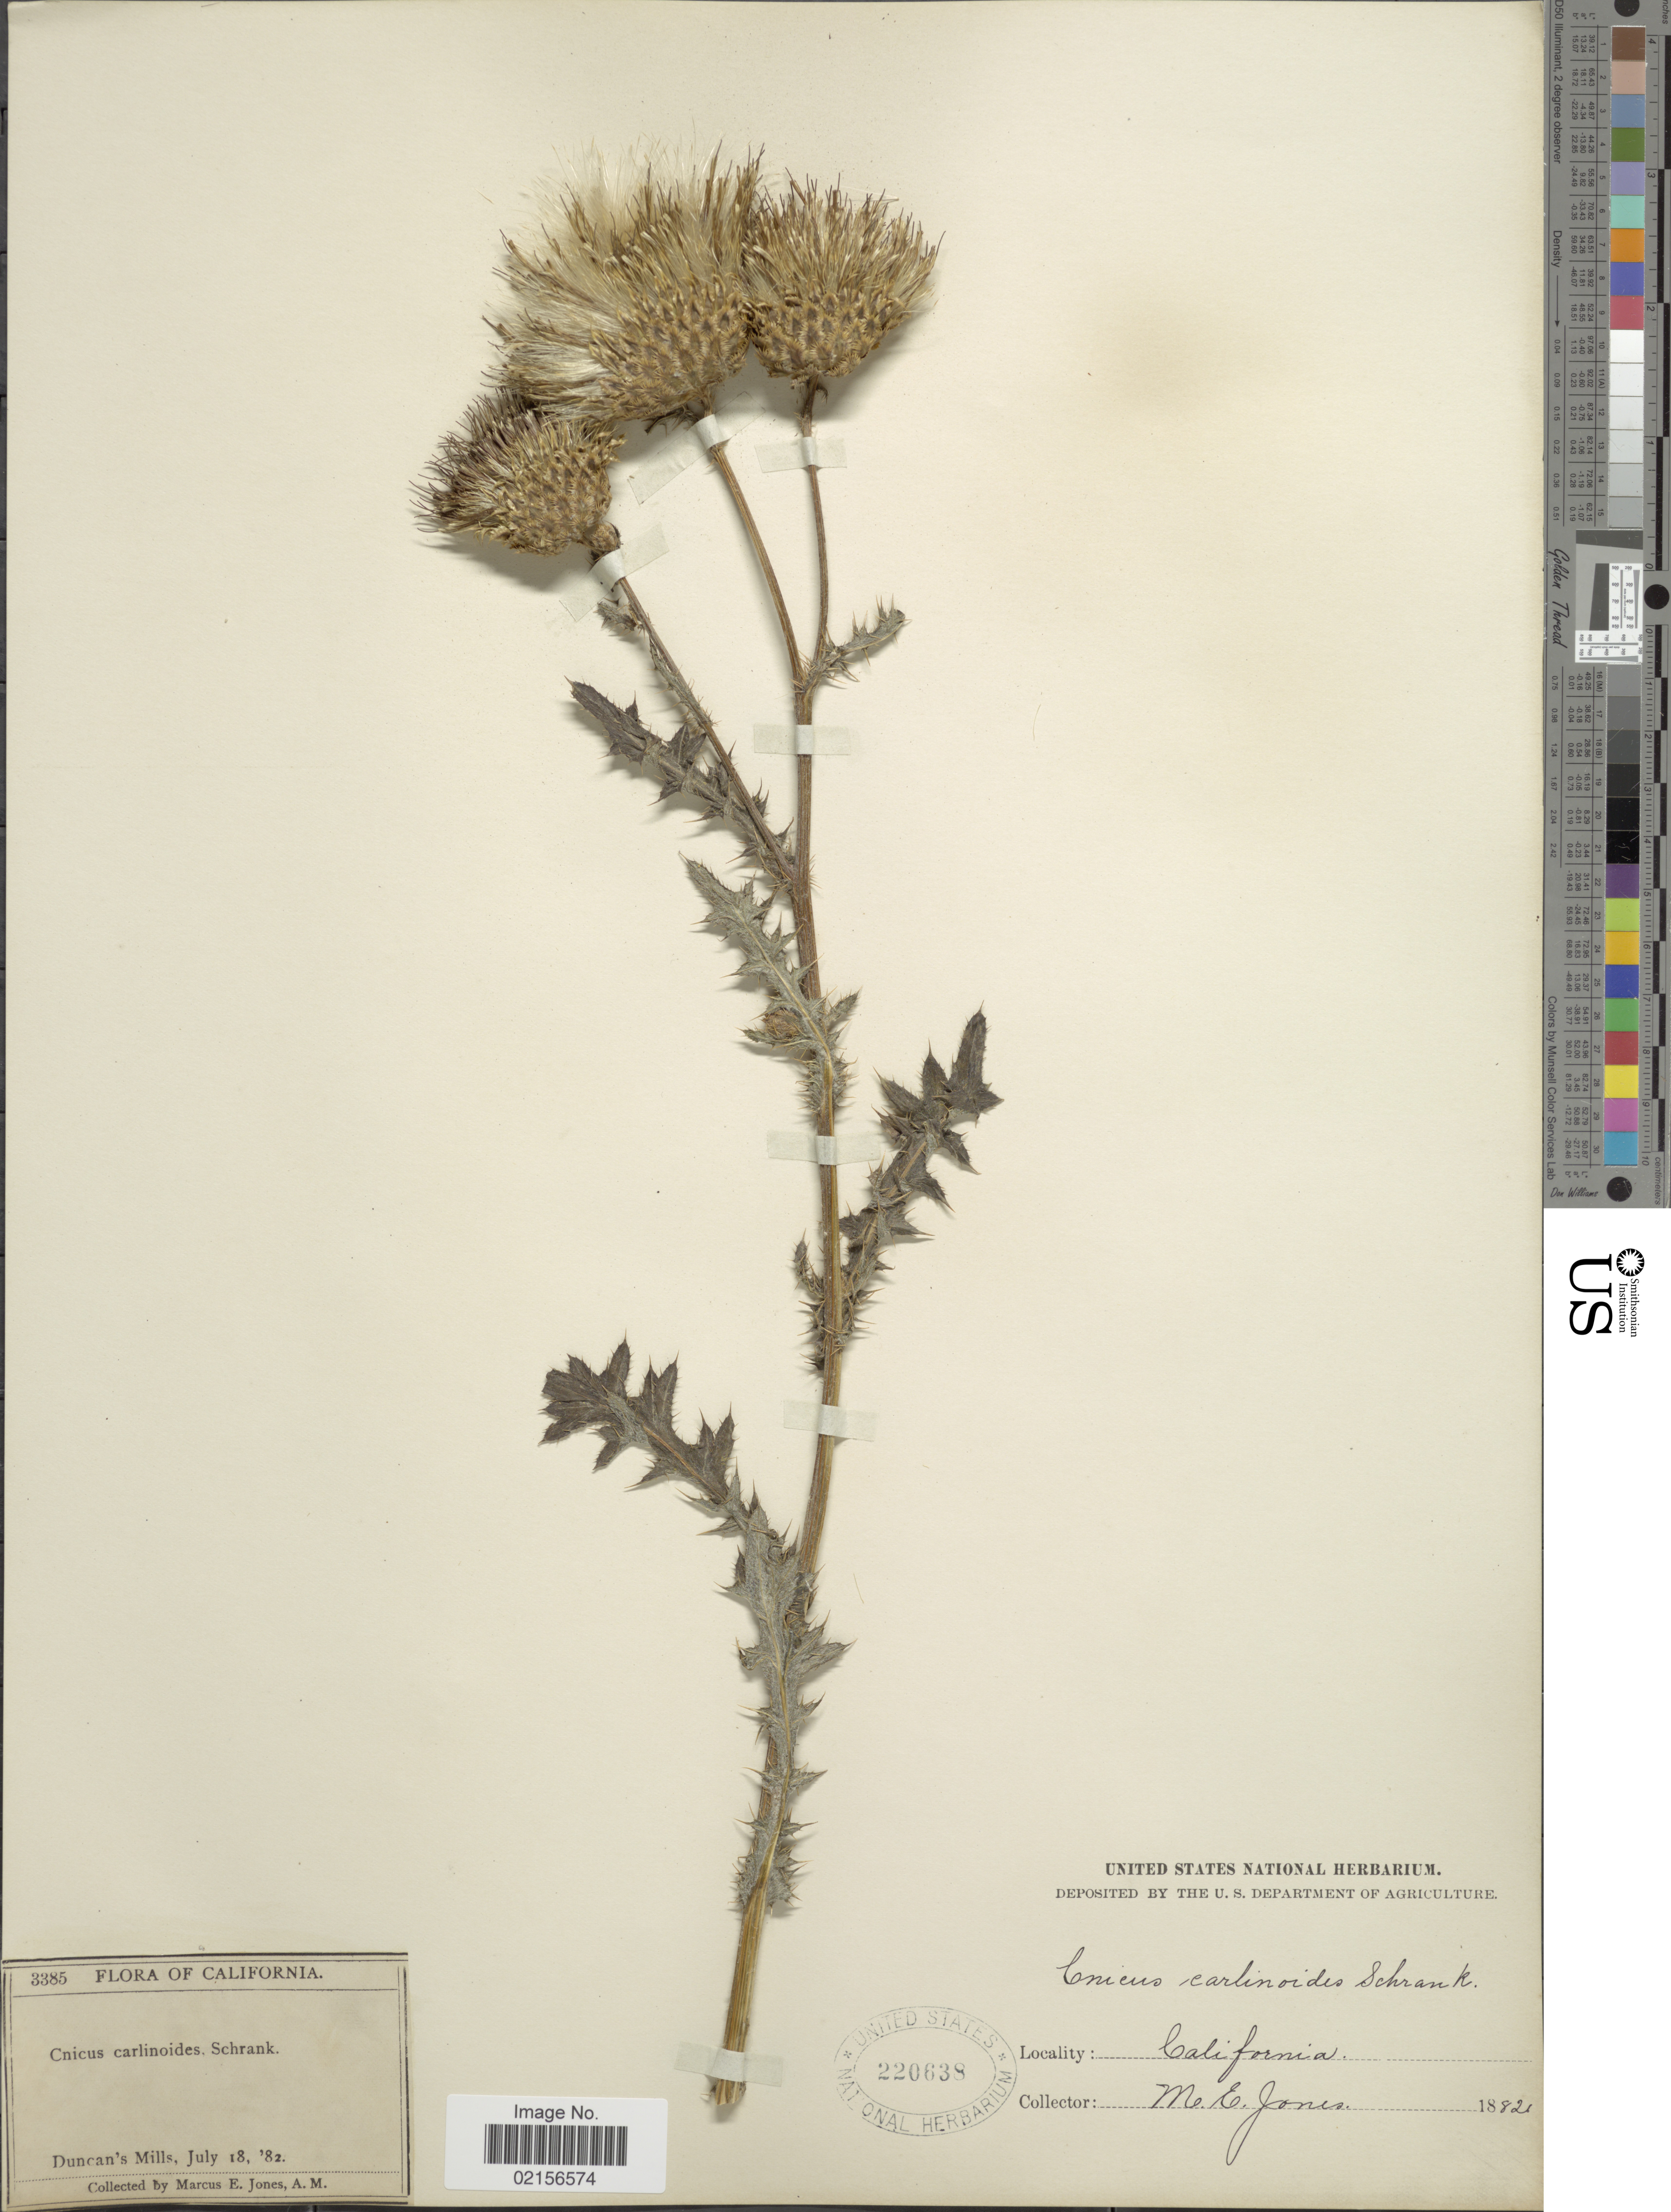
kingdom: Plantae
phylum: Tracheophyta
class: Magnoliopsida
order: Asterales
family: Asteraceae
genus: Cirsium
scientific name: Cirsium remotifolium var. odontolepis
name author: Petr.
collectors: M. E. Jones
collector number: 3385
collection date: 1882-07-18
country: United States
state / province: California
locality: Duncan's Mills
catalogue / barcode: US 220638